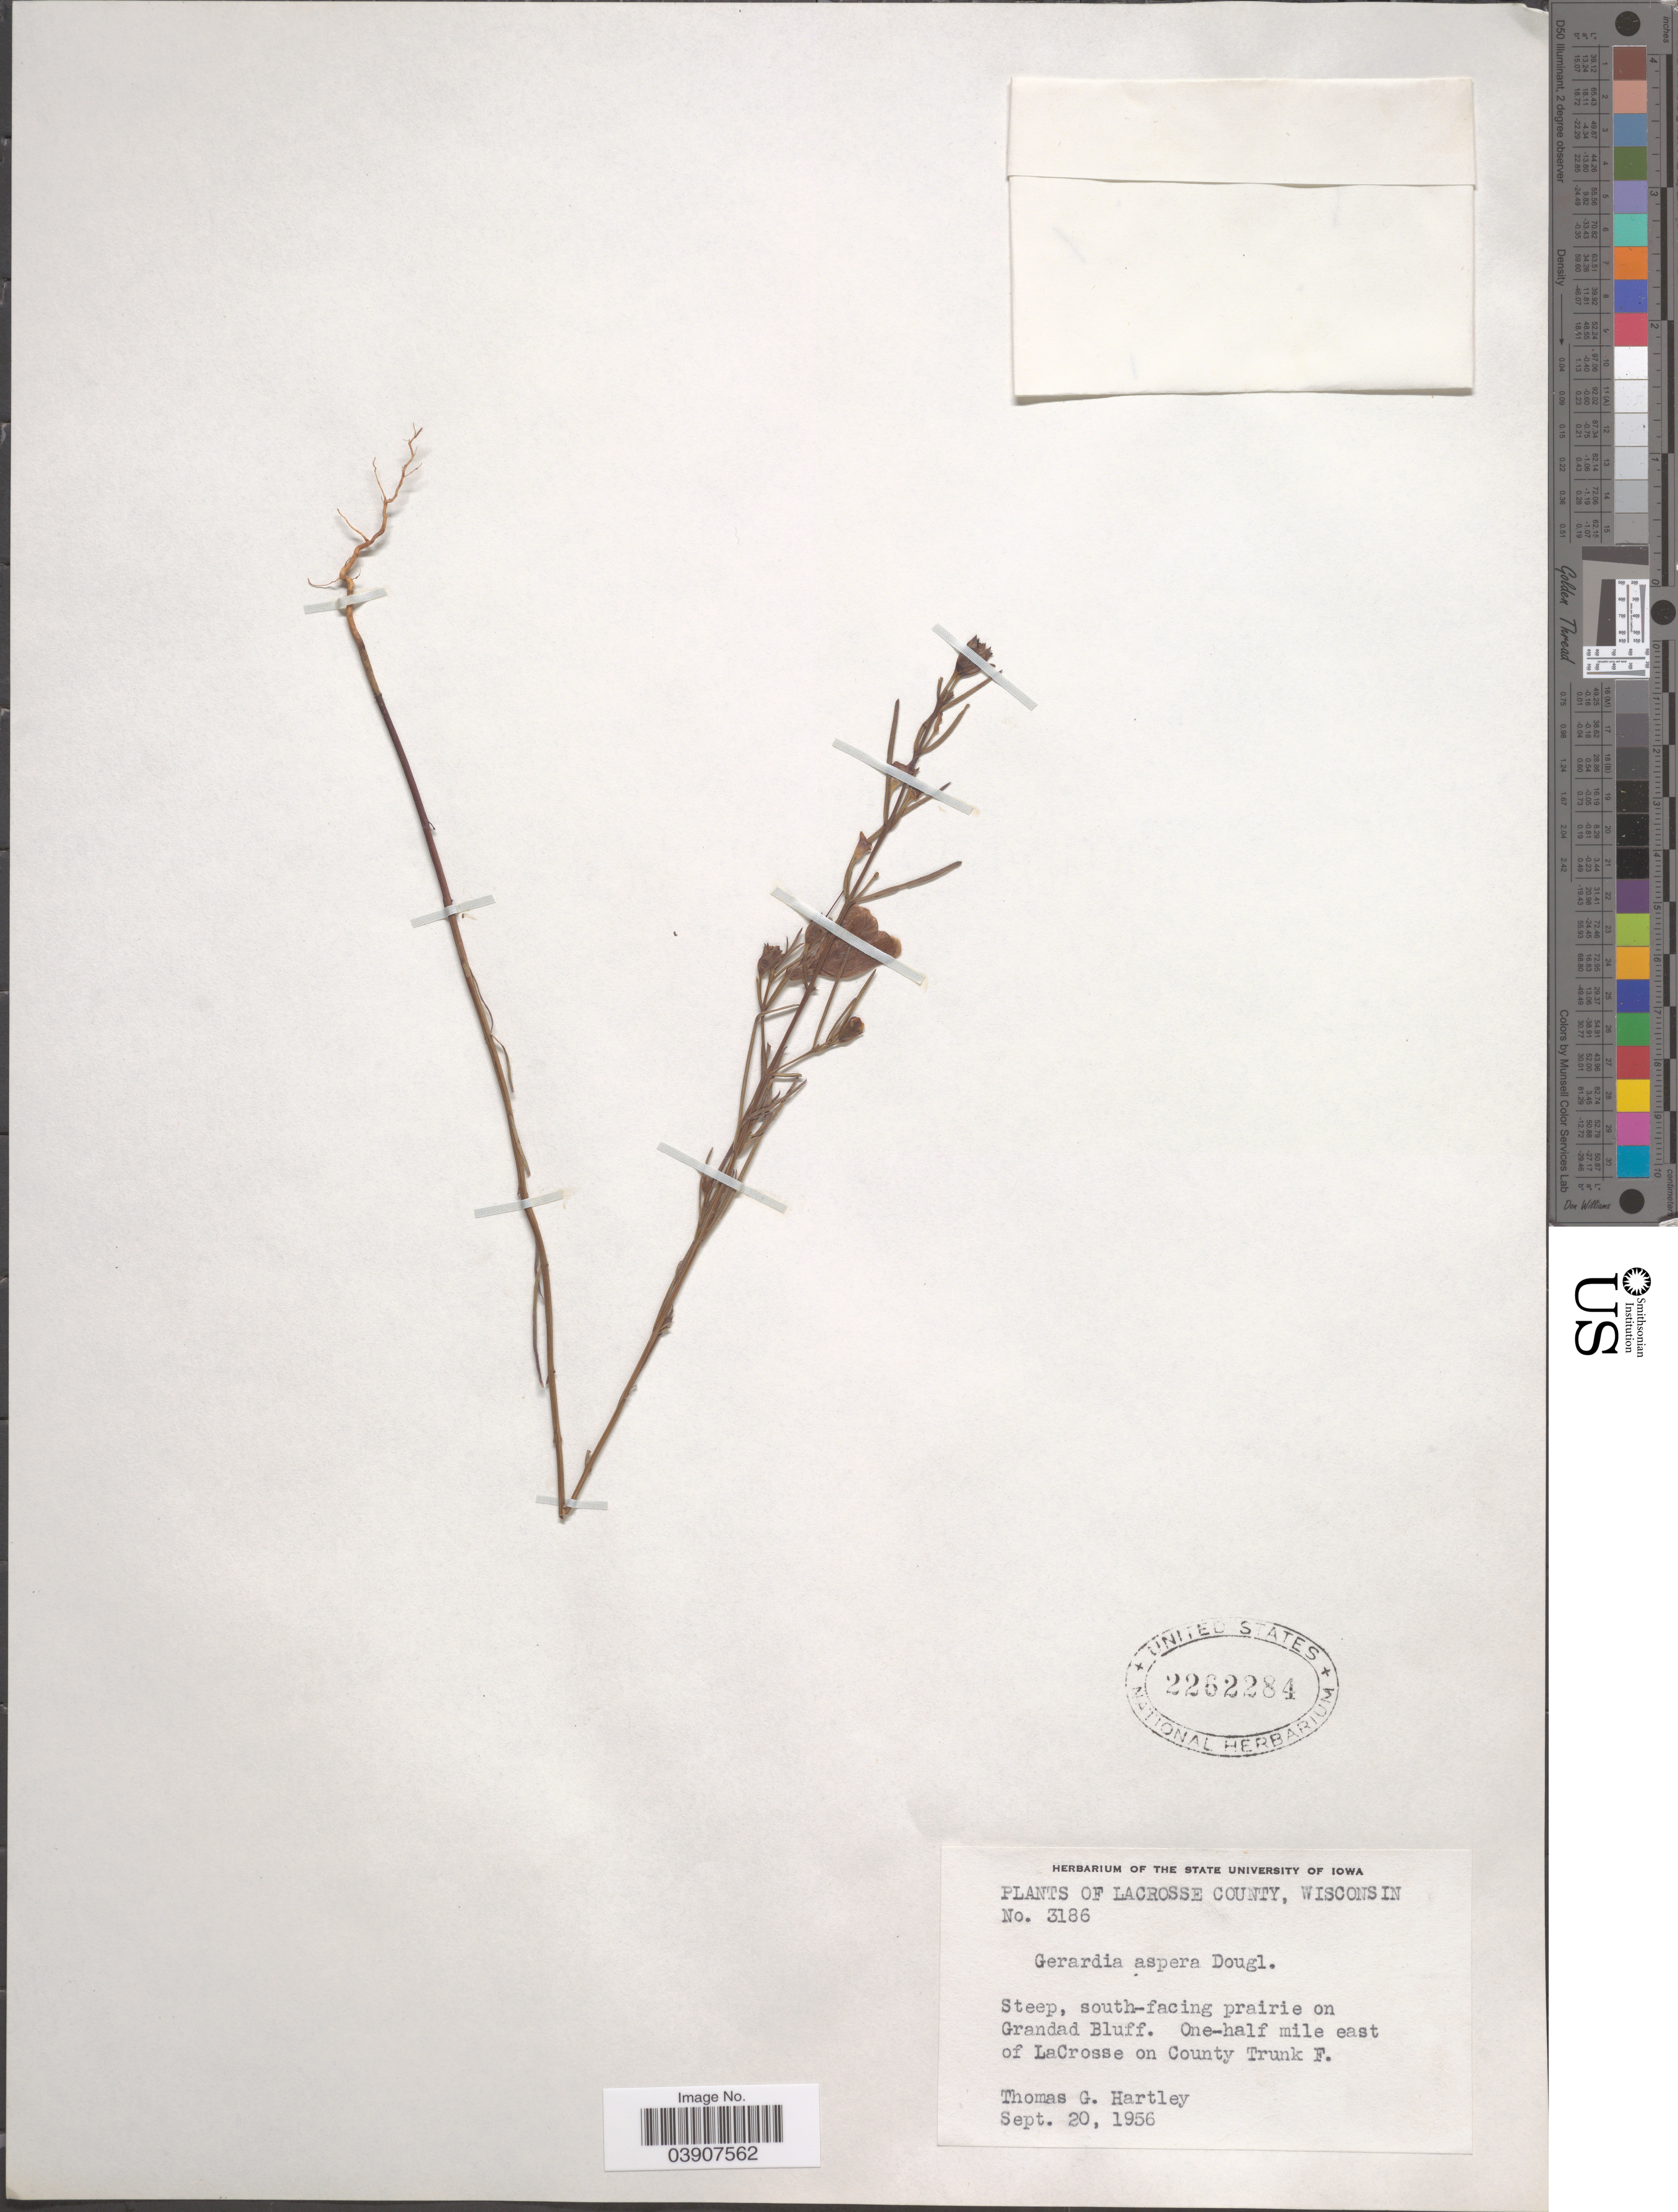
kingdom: Plantae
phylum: Tracheophyta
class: Magnoliopsida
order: Lamiales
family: Orobanchaceae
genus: Agalinis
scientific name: Agalinis aspera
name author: (Douglas ex Benth.) Britton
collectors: T. G. Hartley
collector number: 3186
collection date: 1956-09-20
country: United States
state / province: Wisconsin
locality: Lacrosse County. Steep, south-facing prairie on Grandad Bluff. One-half mile east of LaCrosse on County Trunk F.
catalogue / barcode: US 2262284